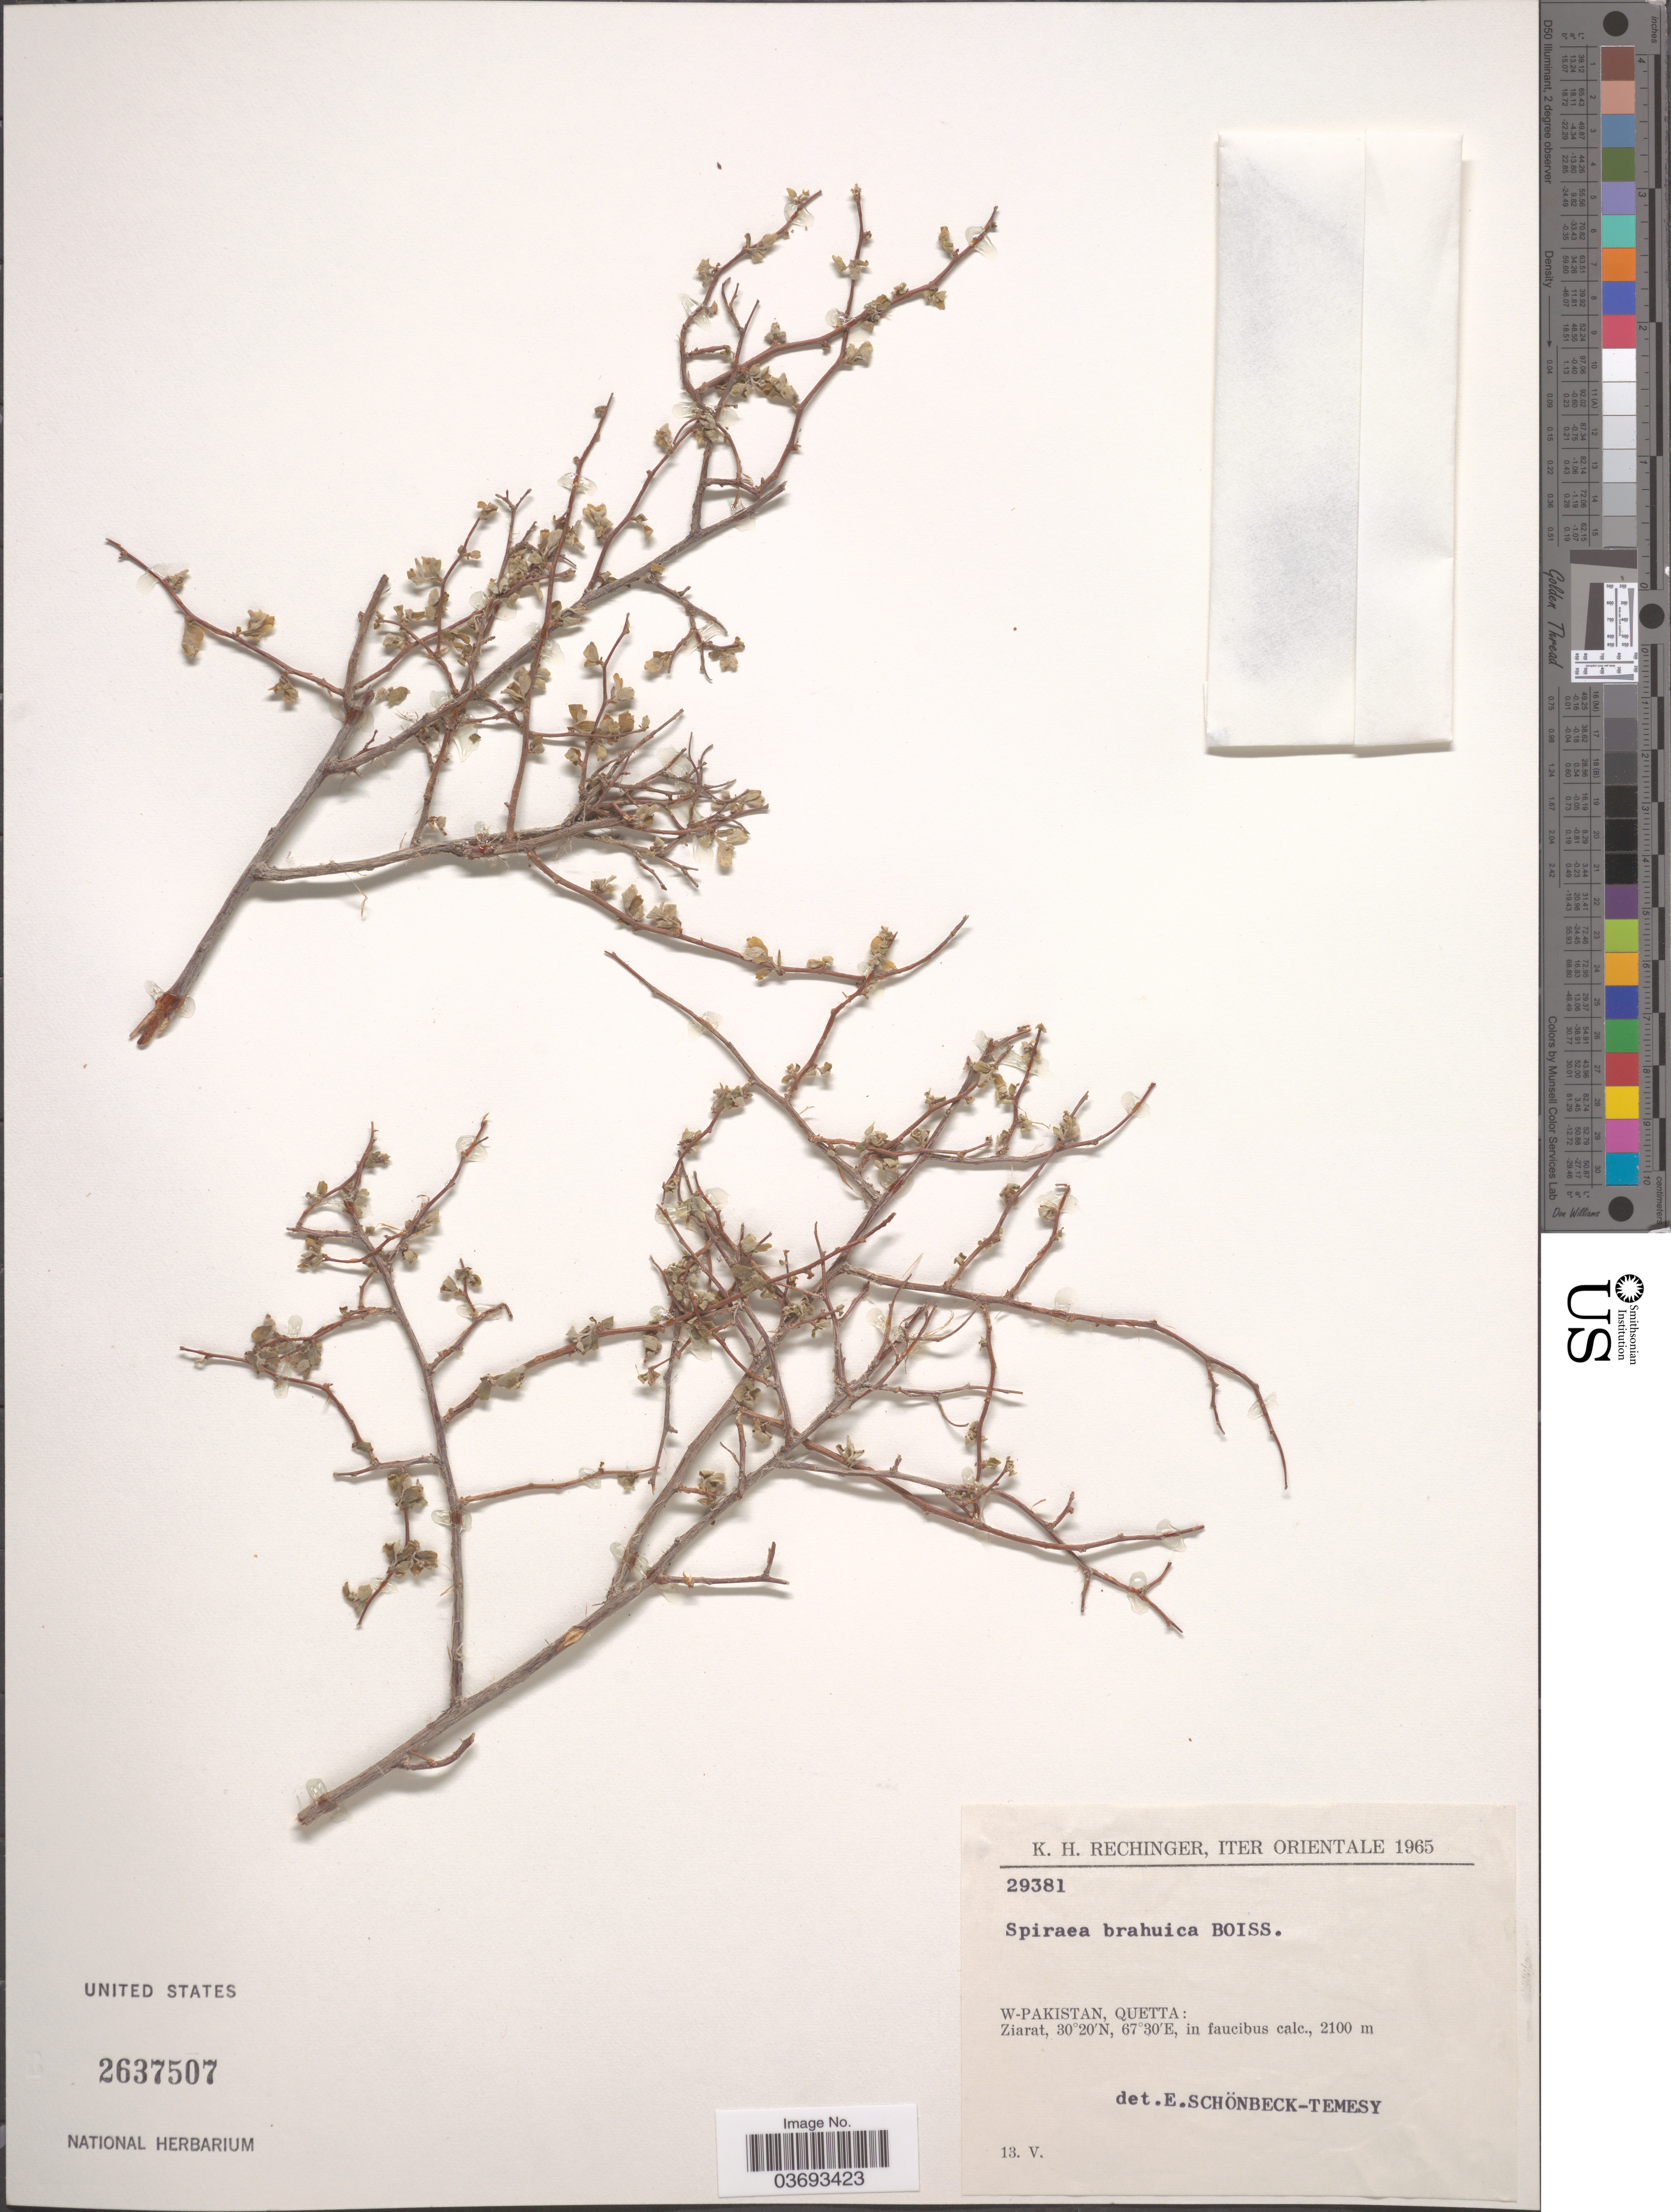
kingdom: Plantae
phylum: Tracheophyta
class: Magnoliopsida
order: Rosales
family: Rosaceae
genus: Spiraea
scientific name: Spiraea brahuica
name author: Boiss.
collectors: K. H. Rechinger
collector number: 29381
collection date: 1965-05-13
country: Pakistan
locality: Iter Orientale. W-Pakistan, Quetta. Ziarat.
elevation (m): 2100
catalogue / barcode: US 2637507